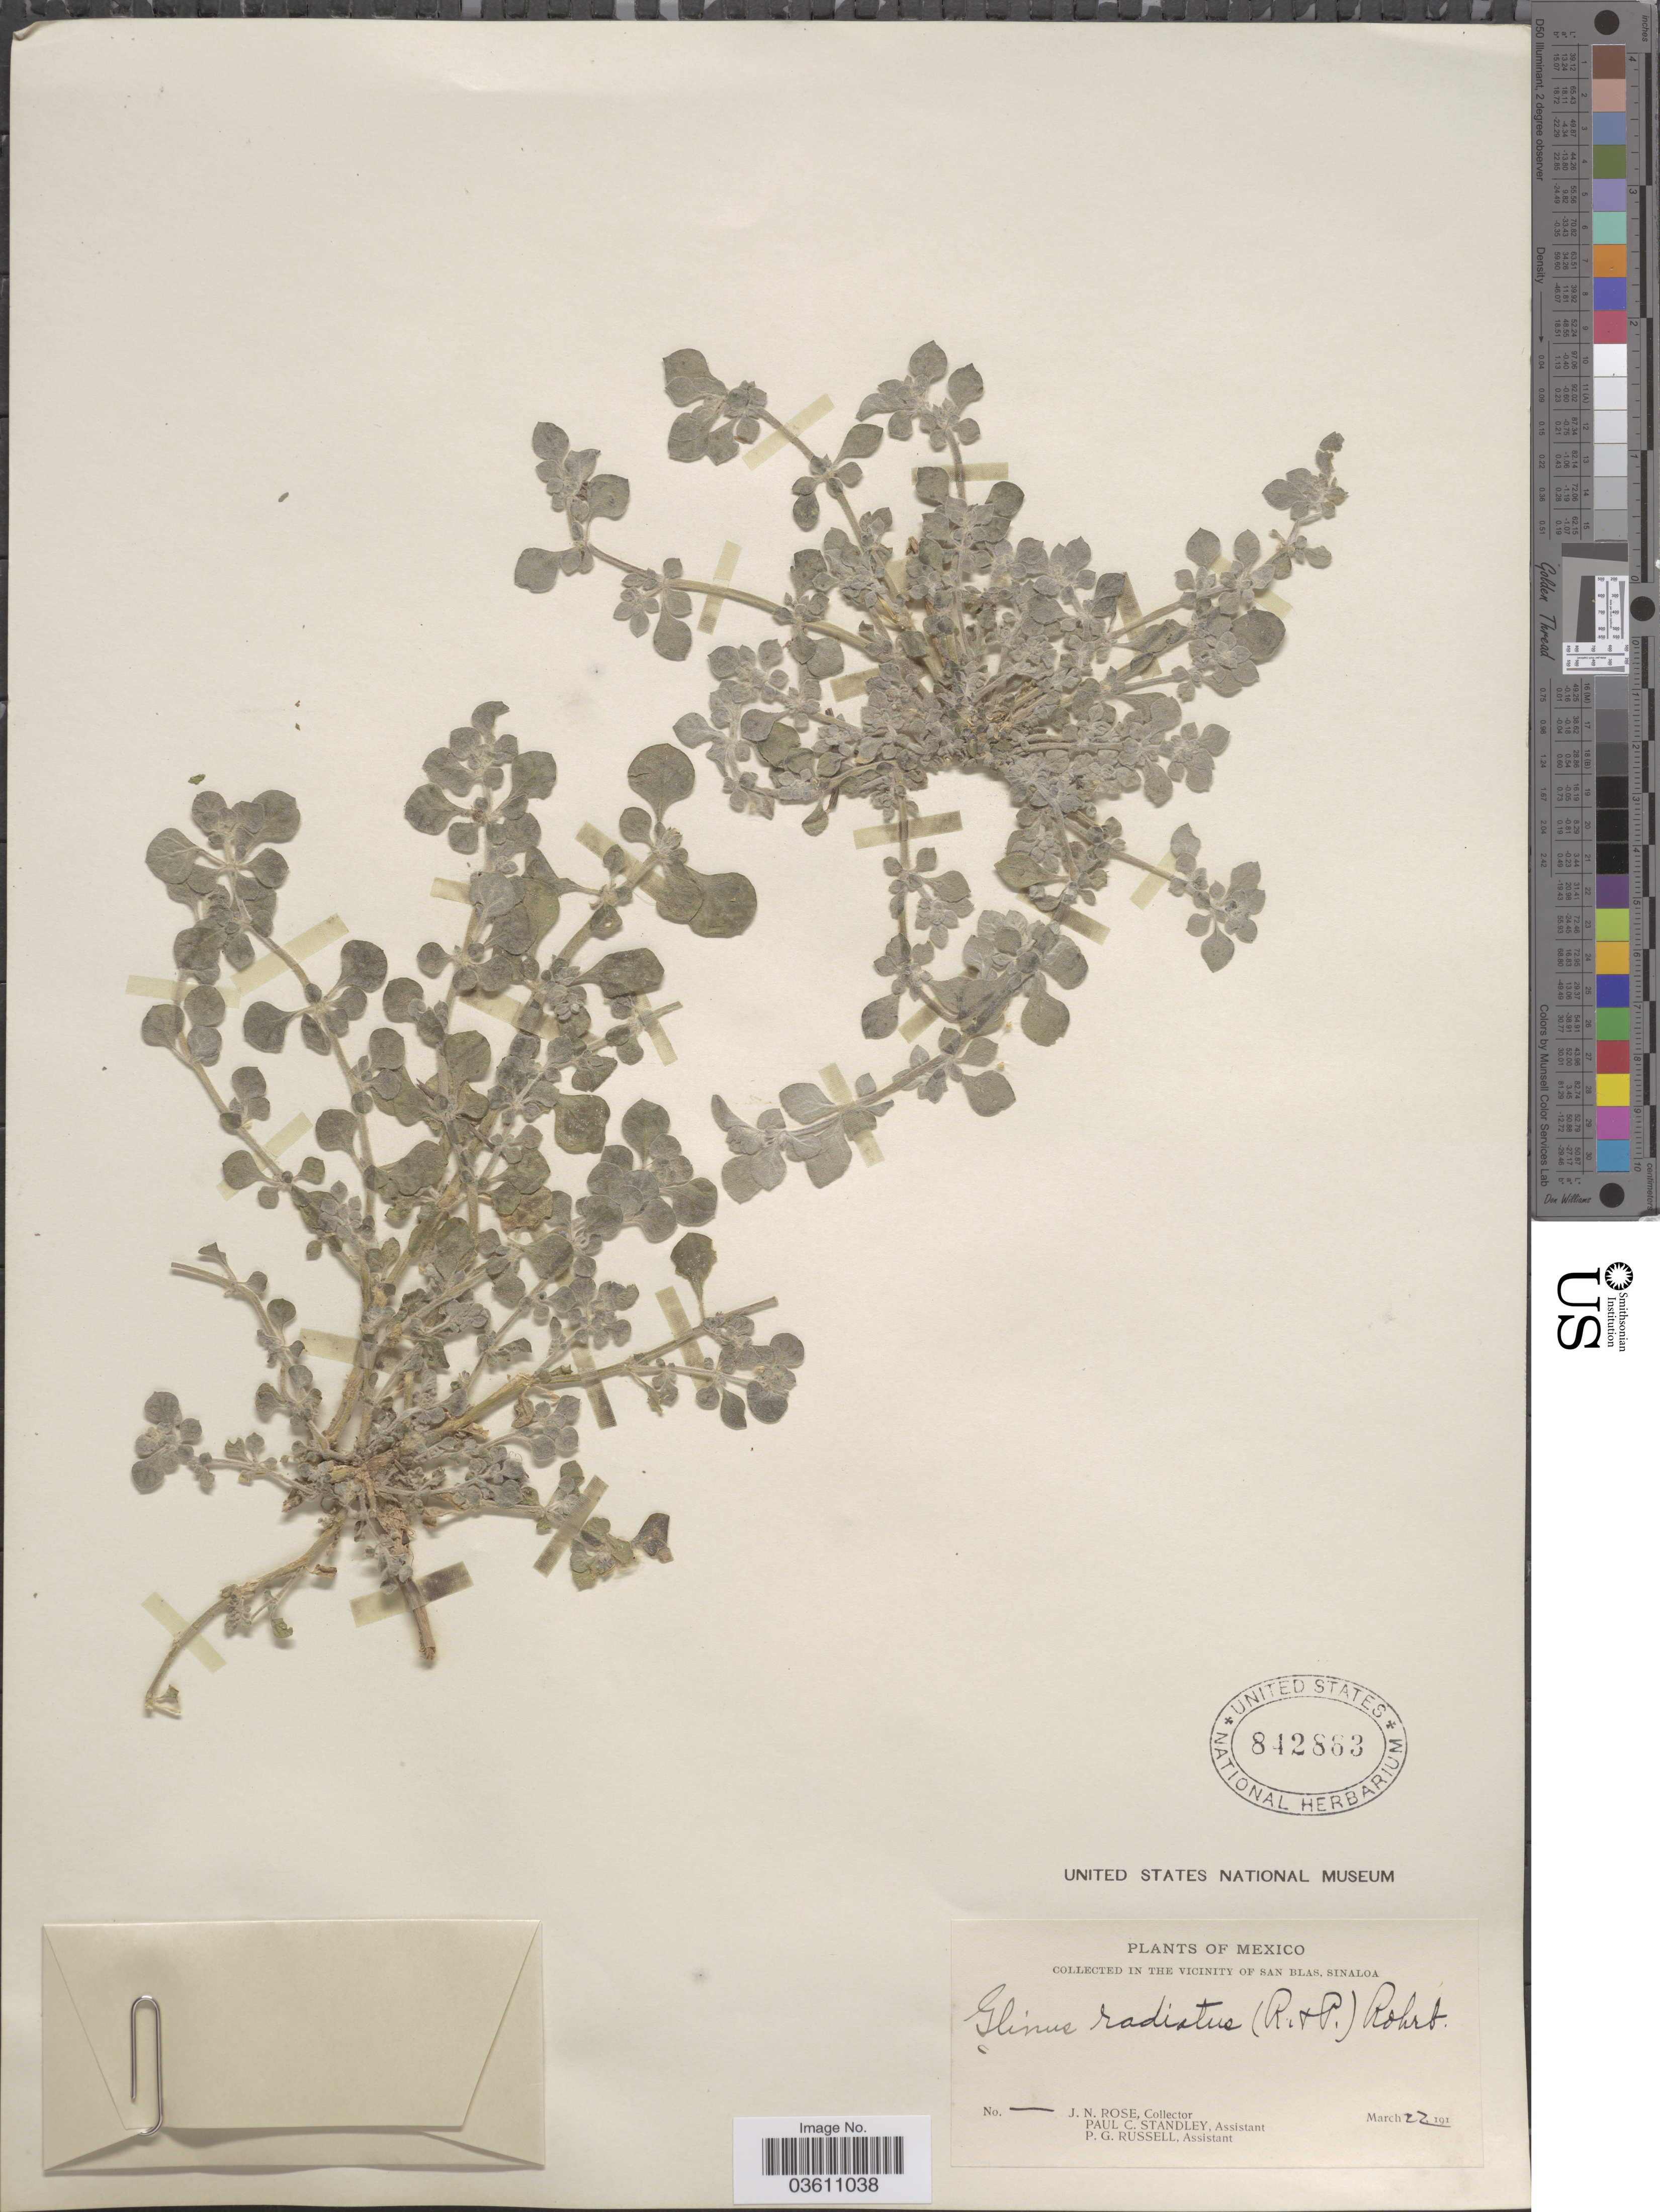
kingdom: Plantae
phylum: Tracheophyta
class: Magnoliopsida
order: Caryophyllales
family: Molluginaceae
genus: Glinus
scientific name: Glinus radiatus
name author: (Ruiz & Pav.) Rohrb.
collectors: J. N. Rose, P. C. Standley & P. G. Russell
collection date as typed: March 22, 191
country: Mexico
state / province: Sinaloa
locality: In the vicinity of San Blas.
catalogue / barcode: US 842883